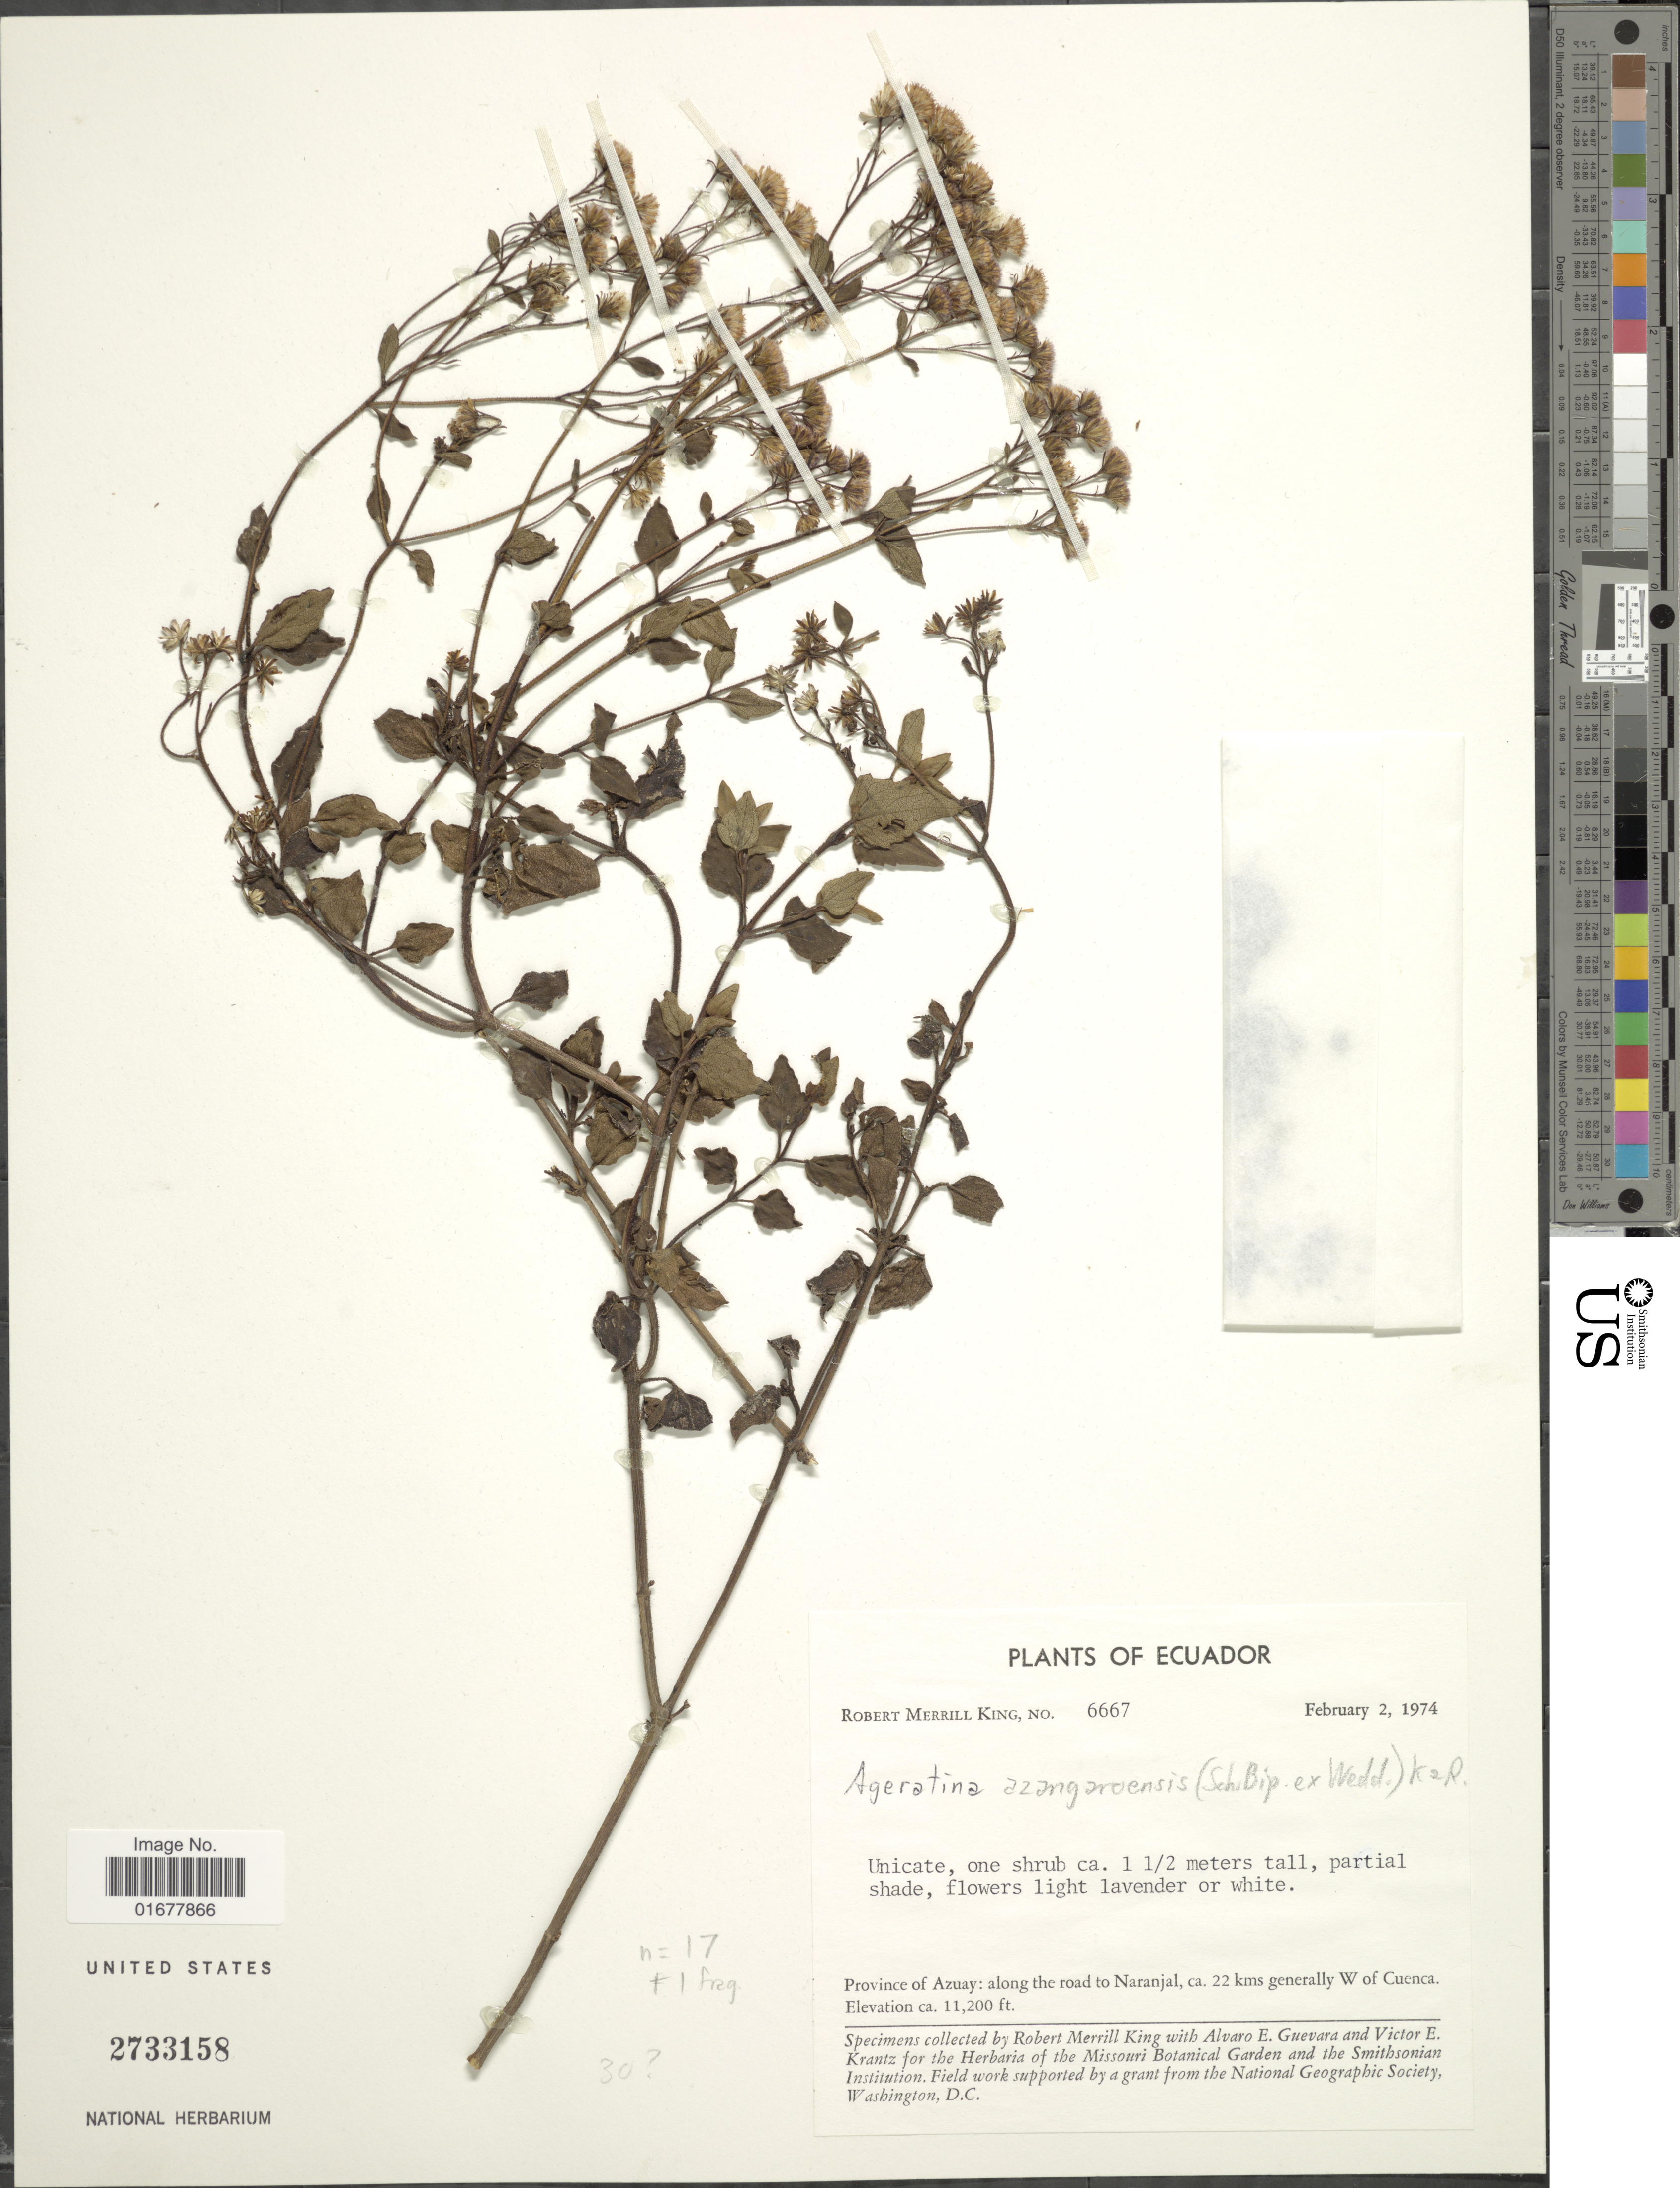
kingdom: Plantae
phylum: Tracheophyta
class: Magnoliopsida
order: Asterales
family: Asteraceae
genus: Ageratina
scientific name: Ageratina cuencana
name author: (B.L. Rob.) R.M. King & H. Rob.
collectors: R. M. King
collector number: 6667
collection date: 1974-02-02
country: Ecuador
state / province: Azuay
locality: Province of Azuay: along the road to Naranjal, 22 kms generally W of Cuenca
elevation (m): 3414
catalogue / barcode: US 2733158